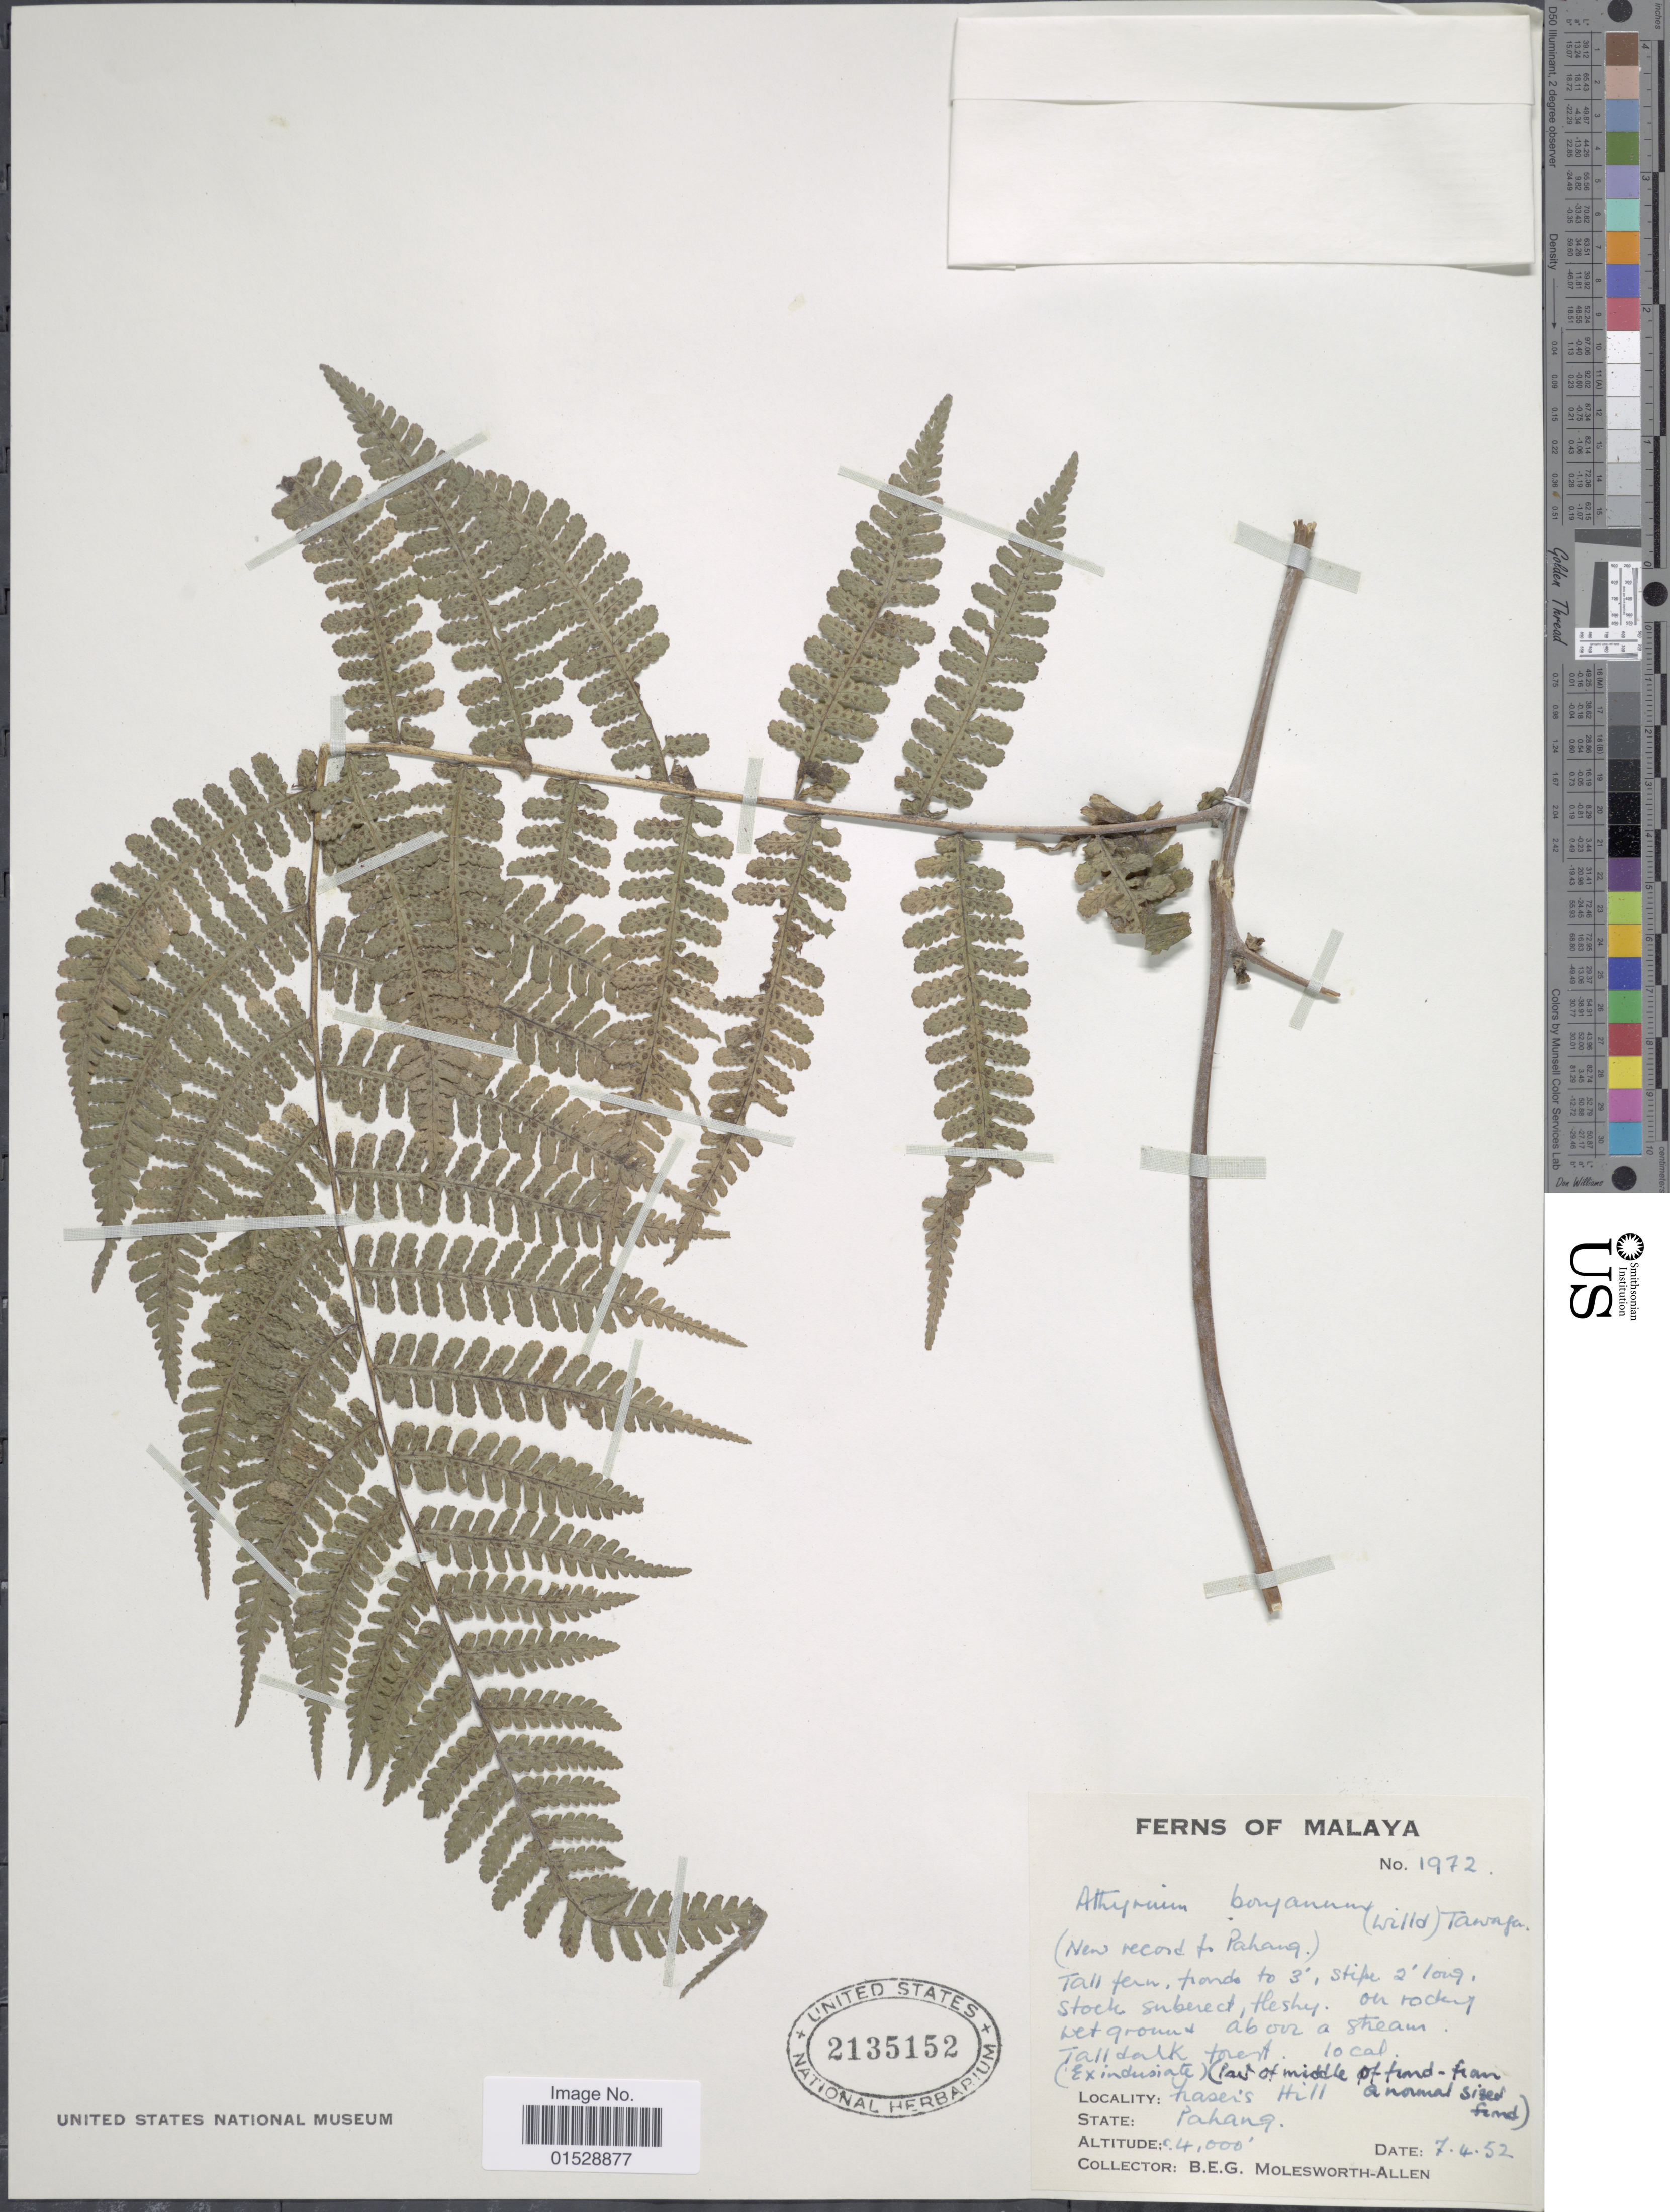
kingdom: Plantae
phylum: Tracheophyta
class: Polypodiopsida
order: Polypodiales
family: Athyriaceae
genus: Deparia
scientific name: Deparia boryana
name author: (Willd.) M. Kato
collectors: B. E. G. Molesworth-Allen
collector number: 1972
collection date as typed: Transcribed d/m/y: 7/4/52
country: Malaysia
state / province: Pahang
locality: Malaya, Fraser's hill, State Pahang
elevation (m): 1219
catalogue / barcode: US 2135152